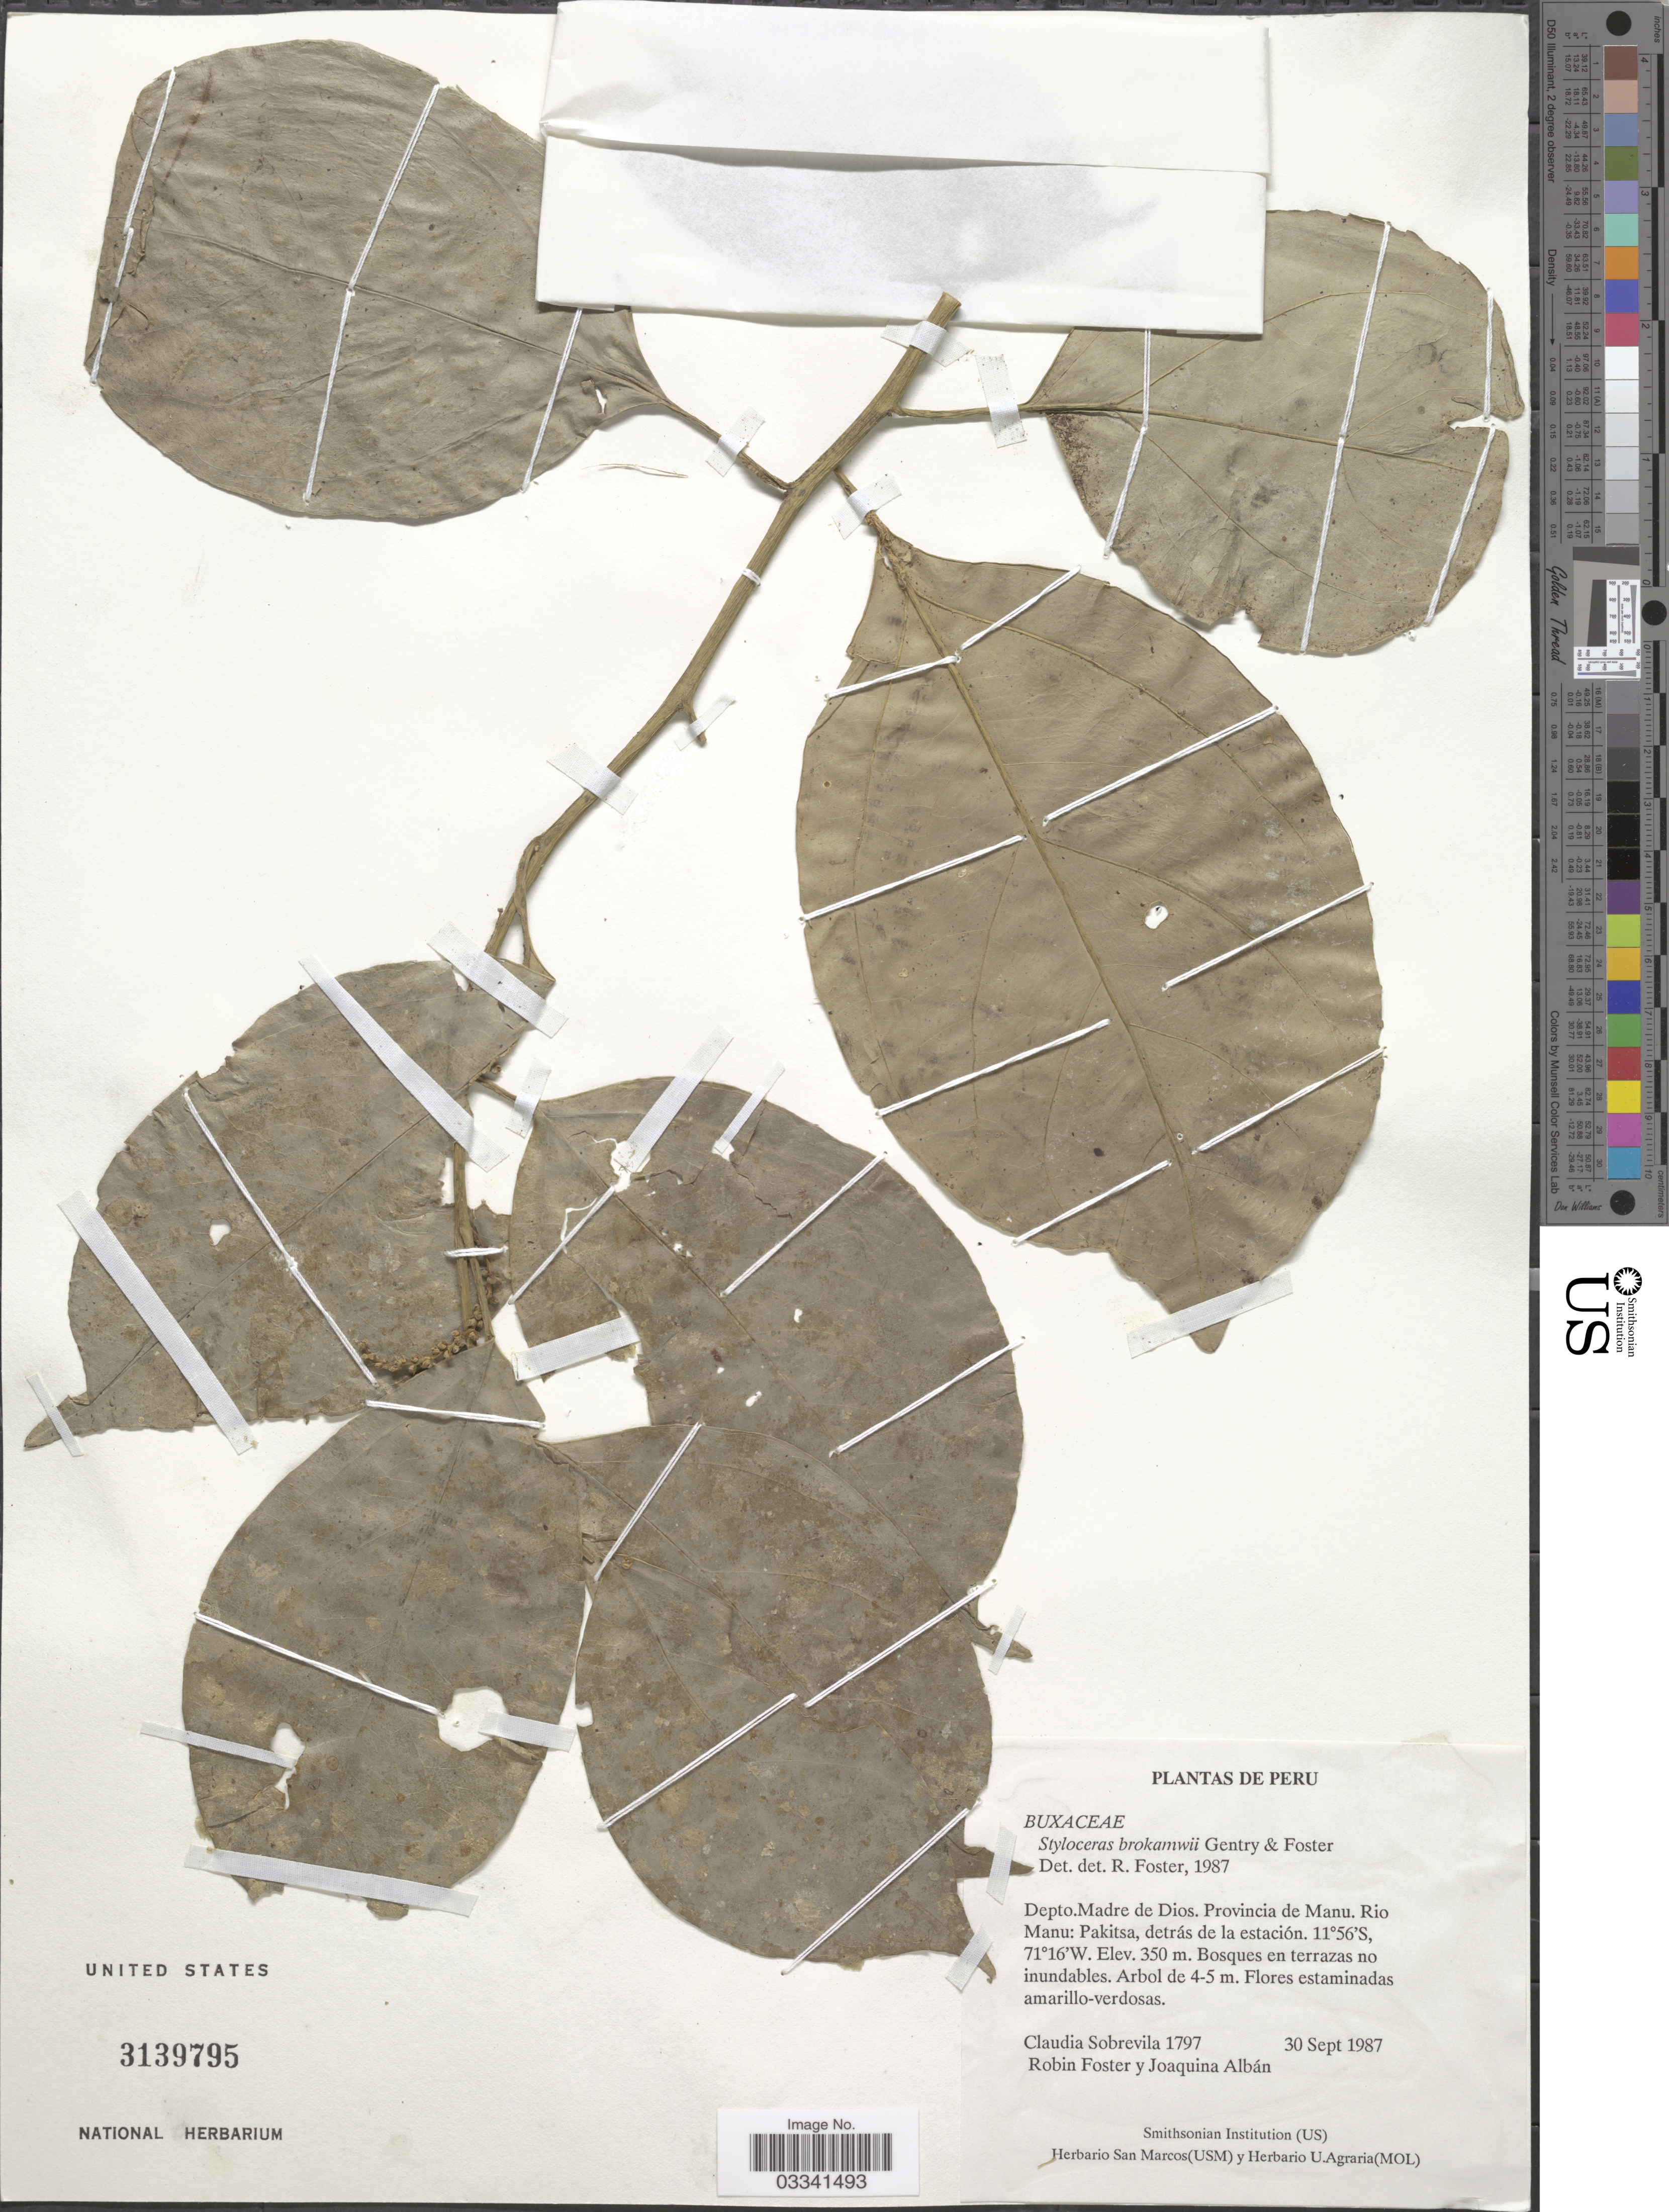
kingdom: Plantae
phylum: Tracheophyta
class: Magnoliopsida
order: Buxales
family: Buxaceae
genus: Styloceras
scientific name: Styloceras brokawii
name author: A.H. Gentry & R. B. Foster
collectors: C. Sobrevila, R. B. Foster & J. Alban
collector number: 1797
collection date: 1987-09-30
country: Peru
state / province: Madre de Dios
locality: Depto. Madre de Dios. Provincia de Manu. Rio Manu: Pakitsa, detrás de la estación.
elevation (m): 350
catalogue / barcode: US 3139795